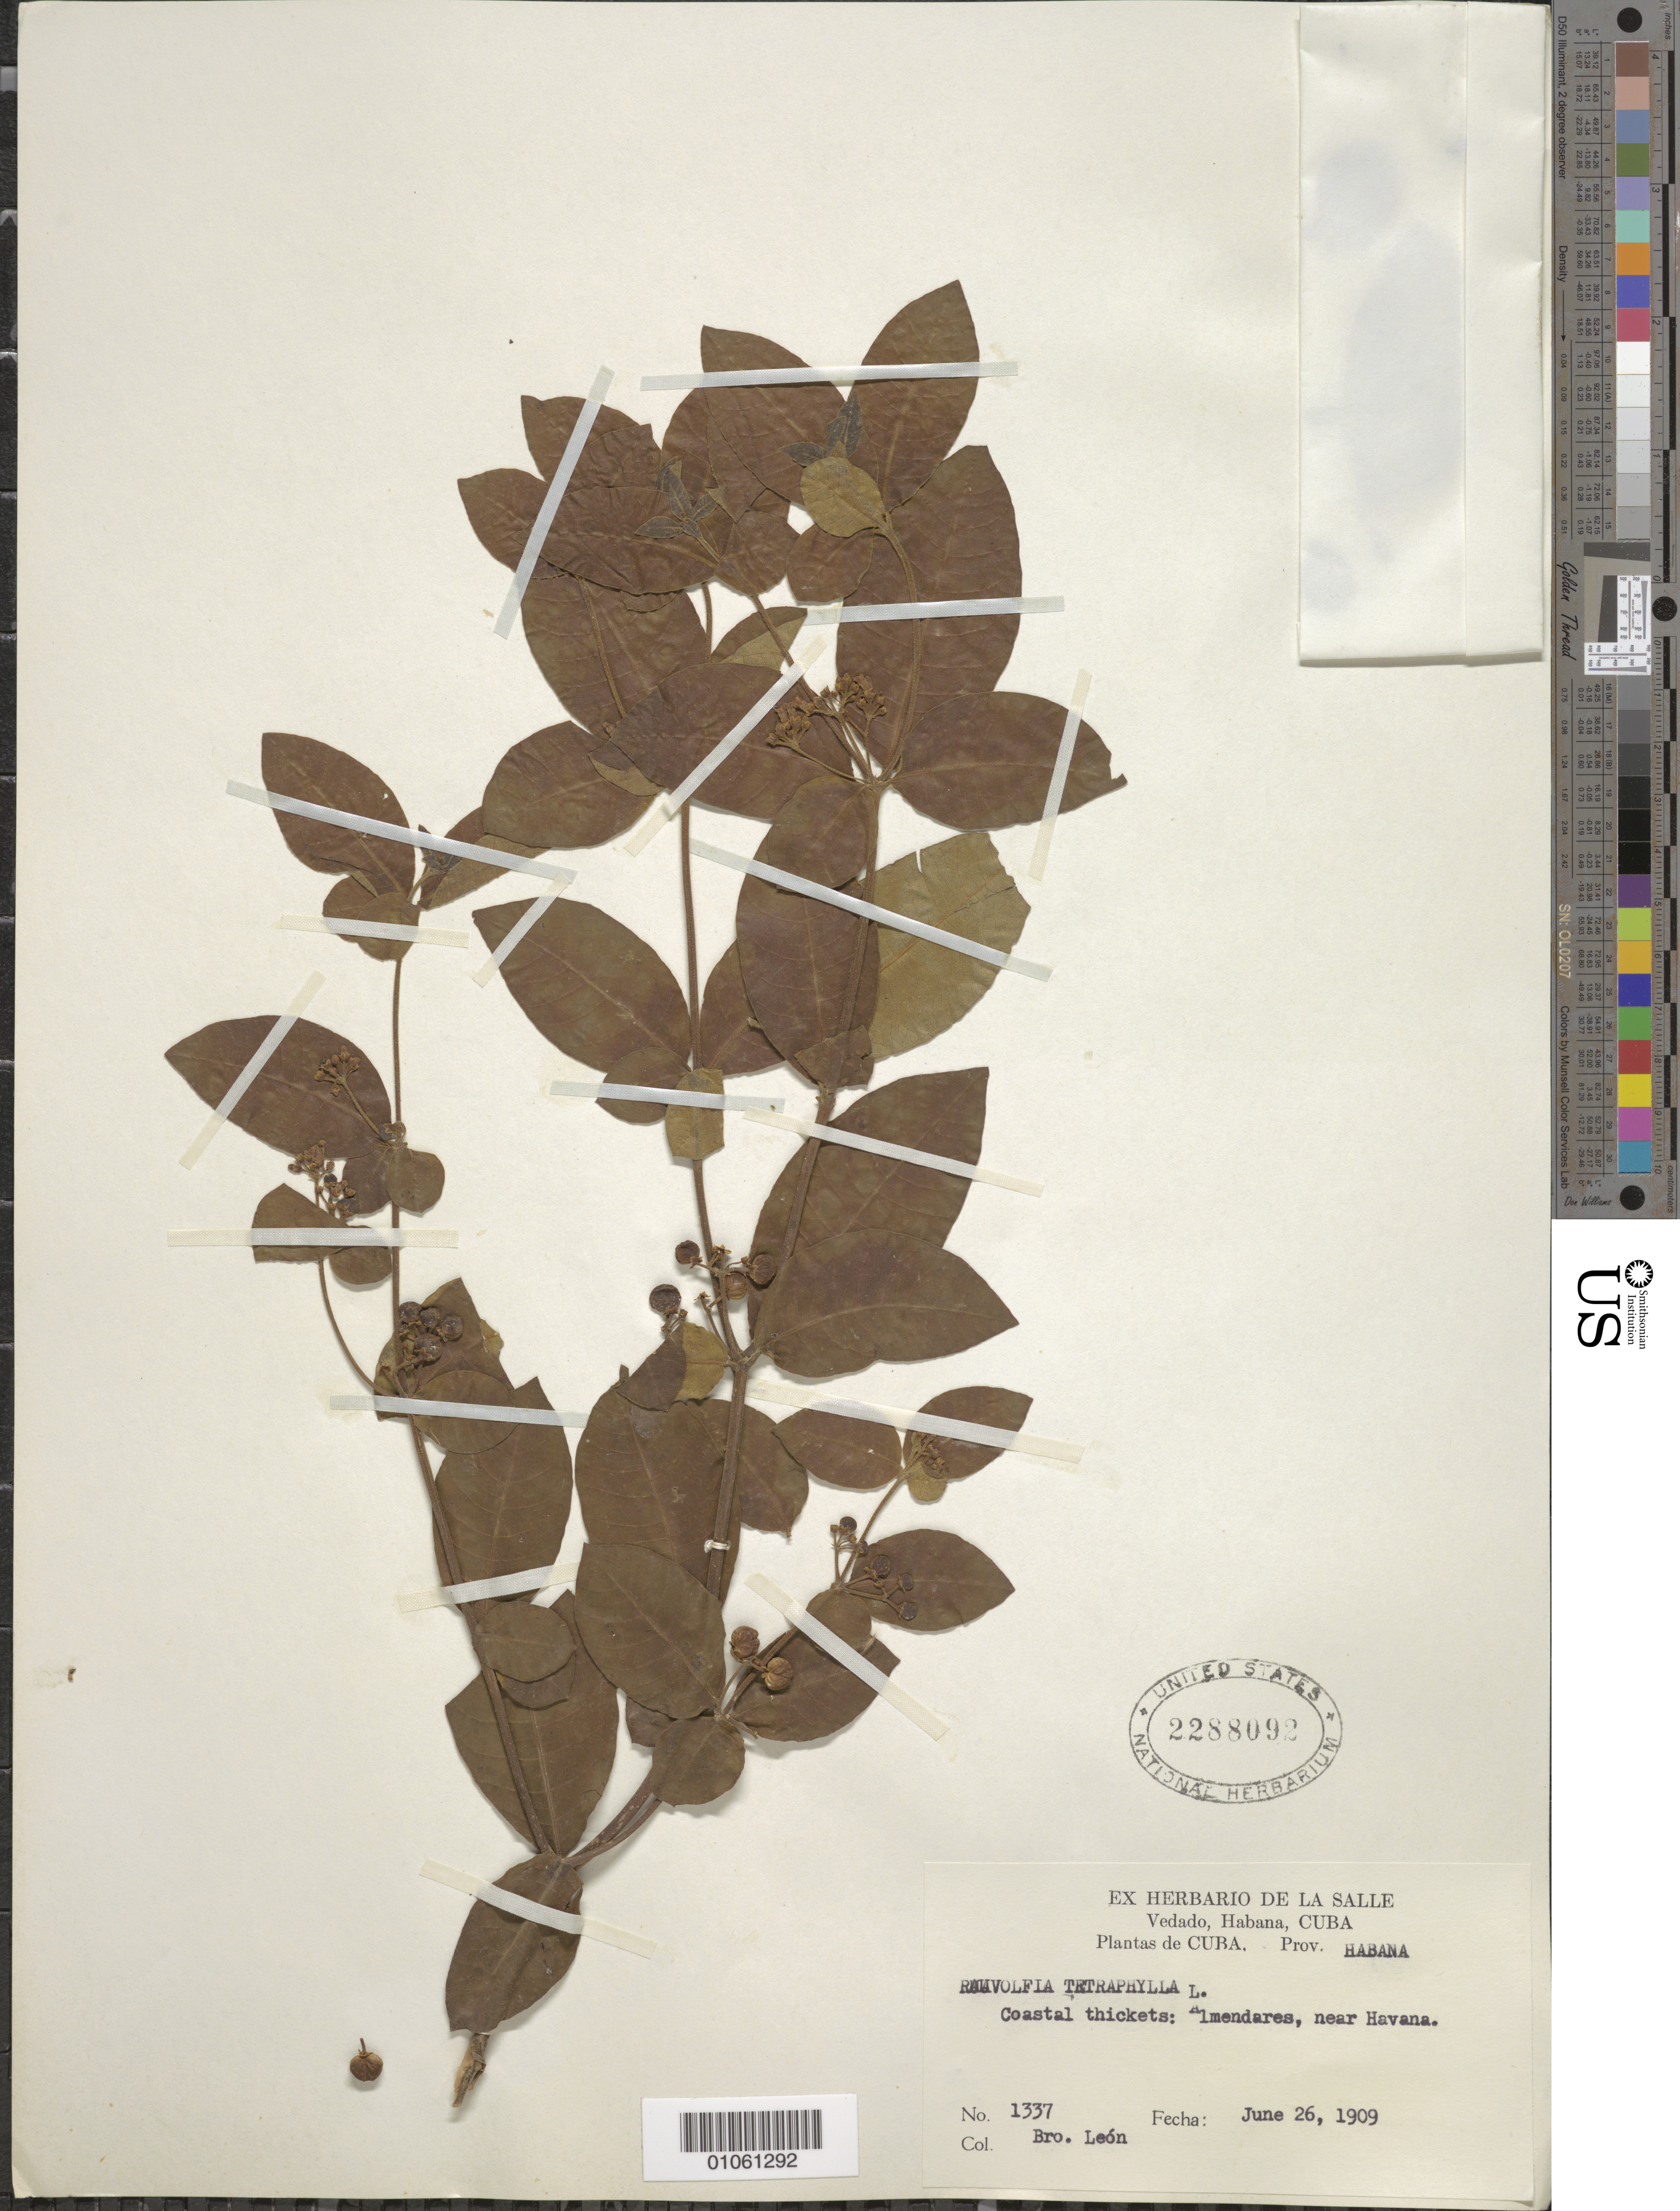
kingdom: Plantae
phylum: Tracheophyta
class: Magnoliopsida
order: Gentianales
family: Apocynaceae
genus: Rauvolfia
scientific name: Rauvolfia tetraphylla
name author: L.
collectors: Bro. León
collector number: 1337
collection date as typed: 26 Jun 1909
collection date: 1909-06-26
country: Cuba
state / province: La Habana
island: Cuba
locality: Almendares, near Havana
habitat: Coastal thickets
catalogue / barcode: US 2288092